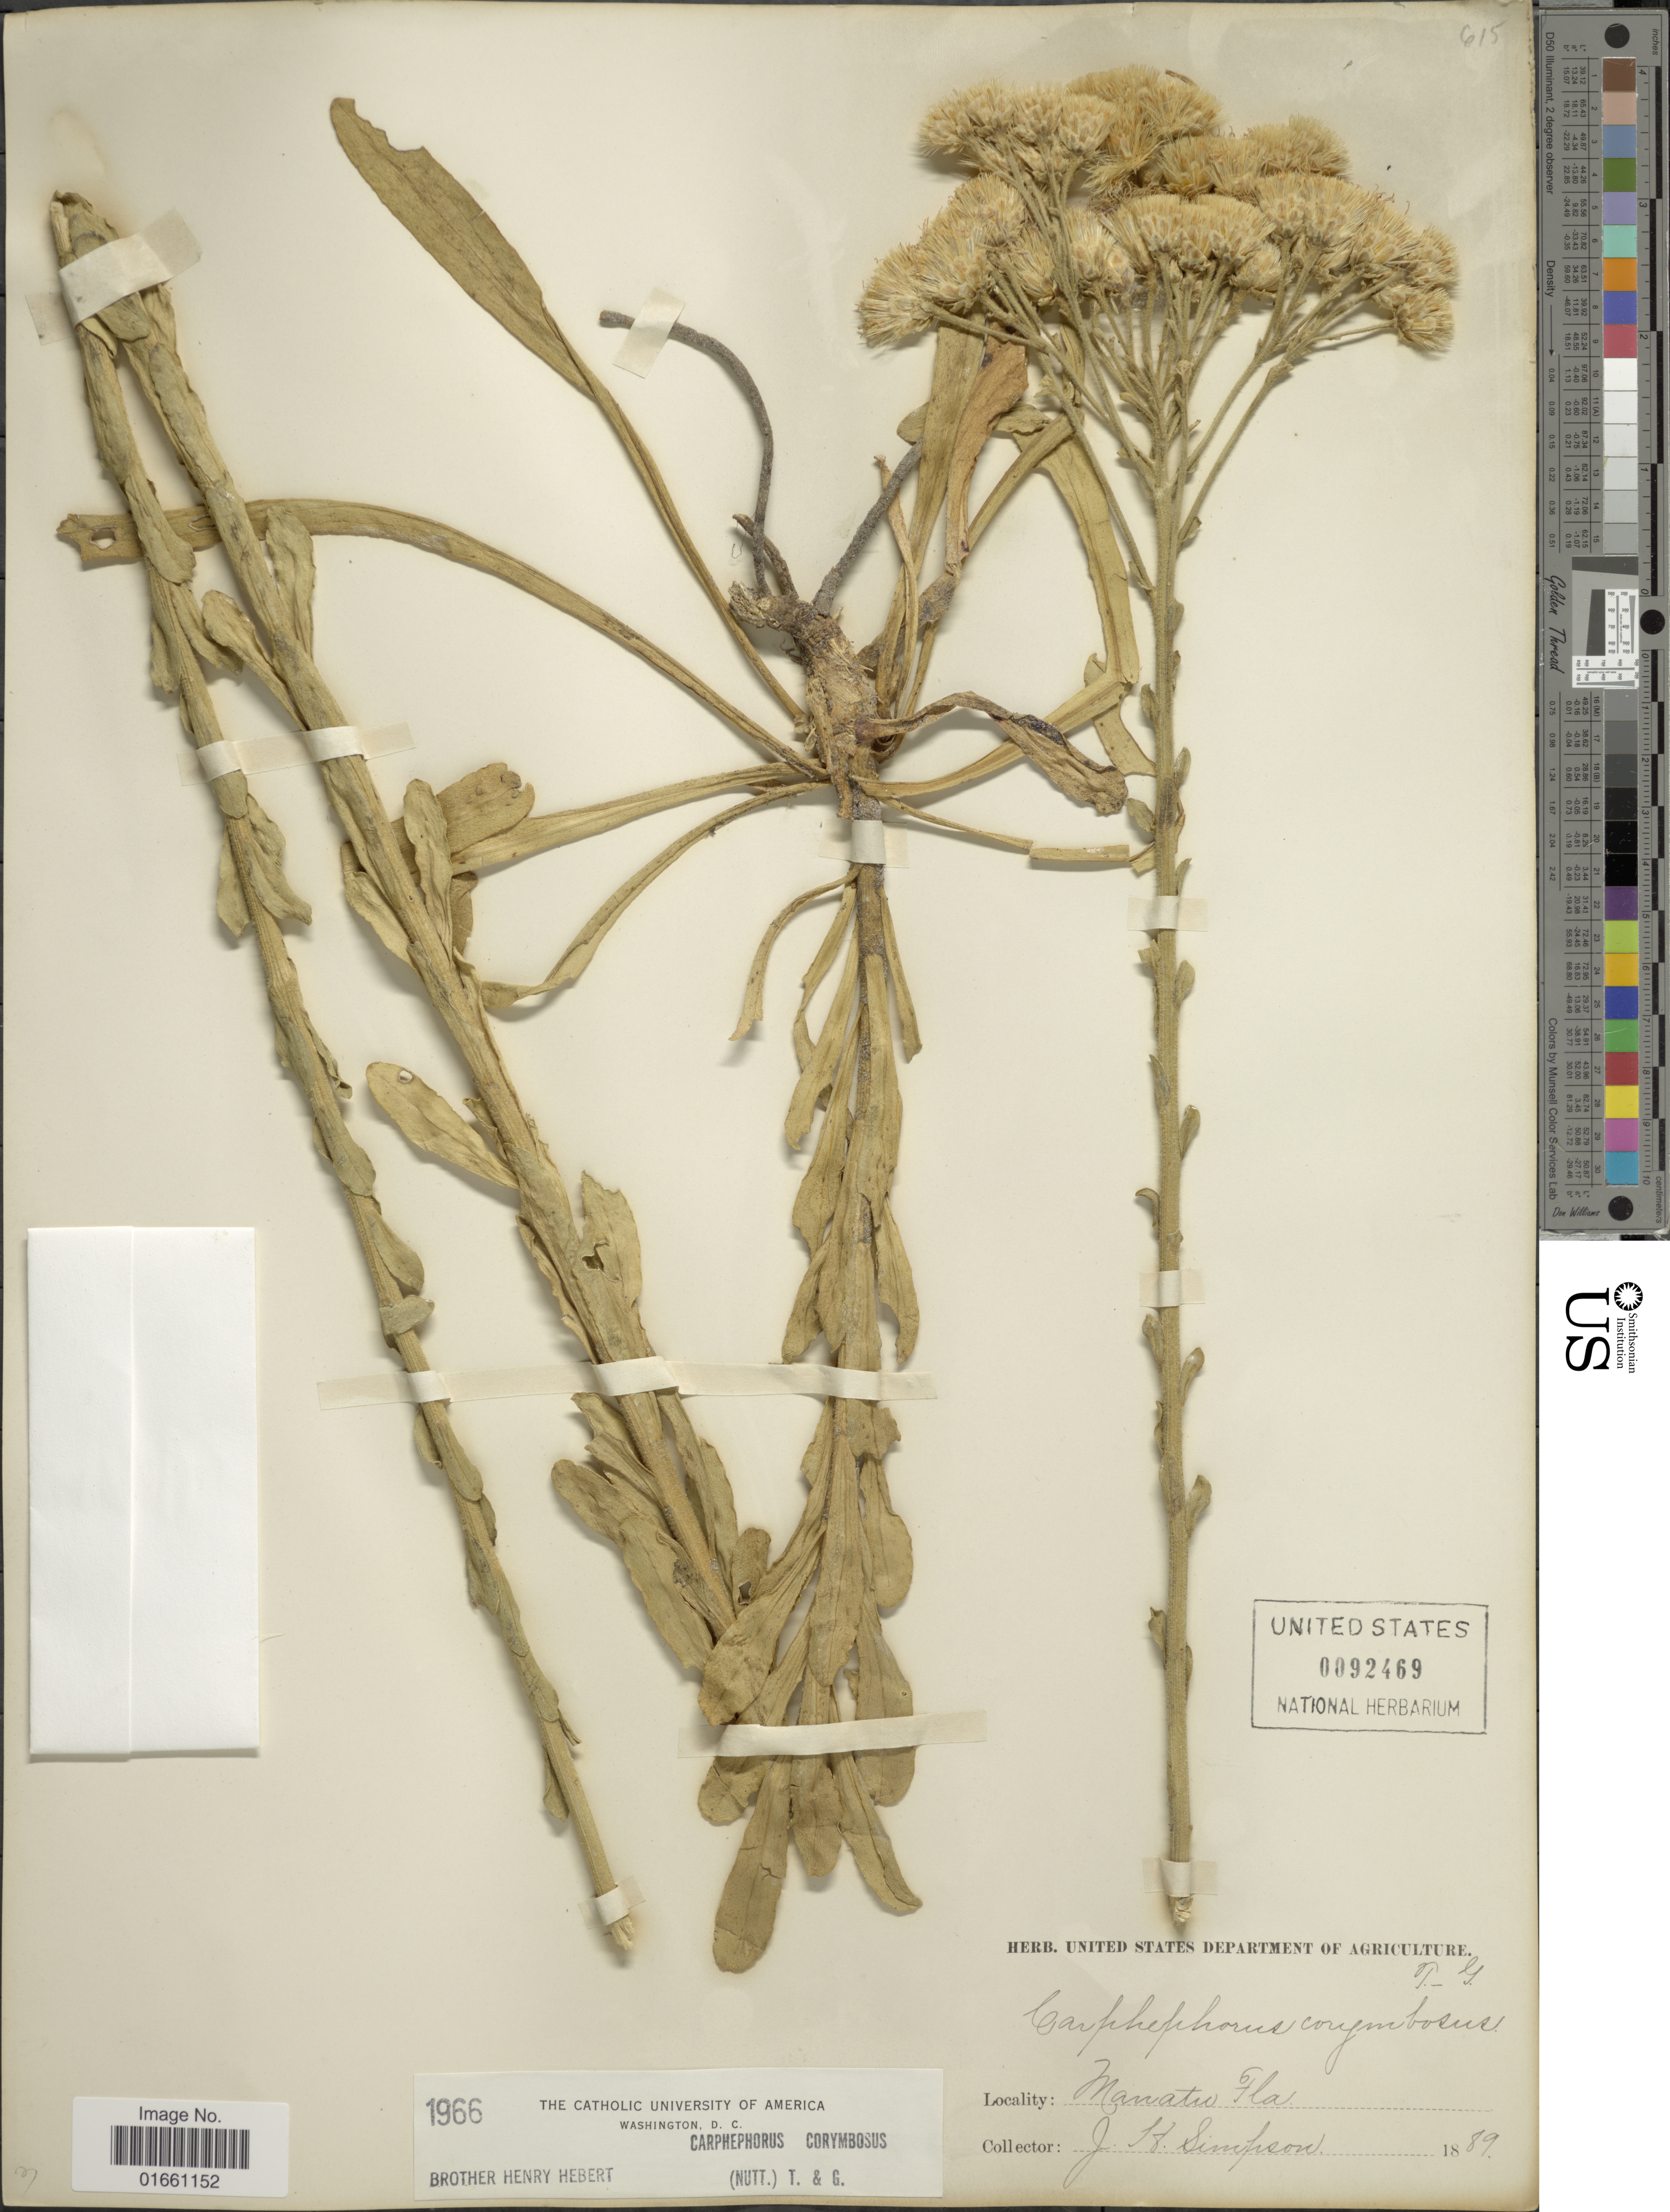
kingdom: Plantae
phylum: Tracheophyta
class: Magnoliopsida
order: Asterales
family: Asteraceae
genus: Carphephorus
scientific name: Carphephorus corymbosus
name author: (Nutt.) Torr. & A. Gray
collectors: J. H. Simpson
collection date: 1889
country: United States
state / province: Florida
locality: Manatee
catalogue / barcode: US 92469